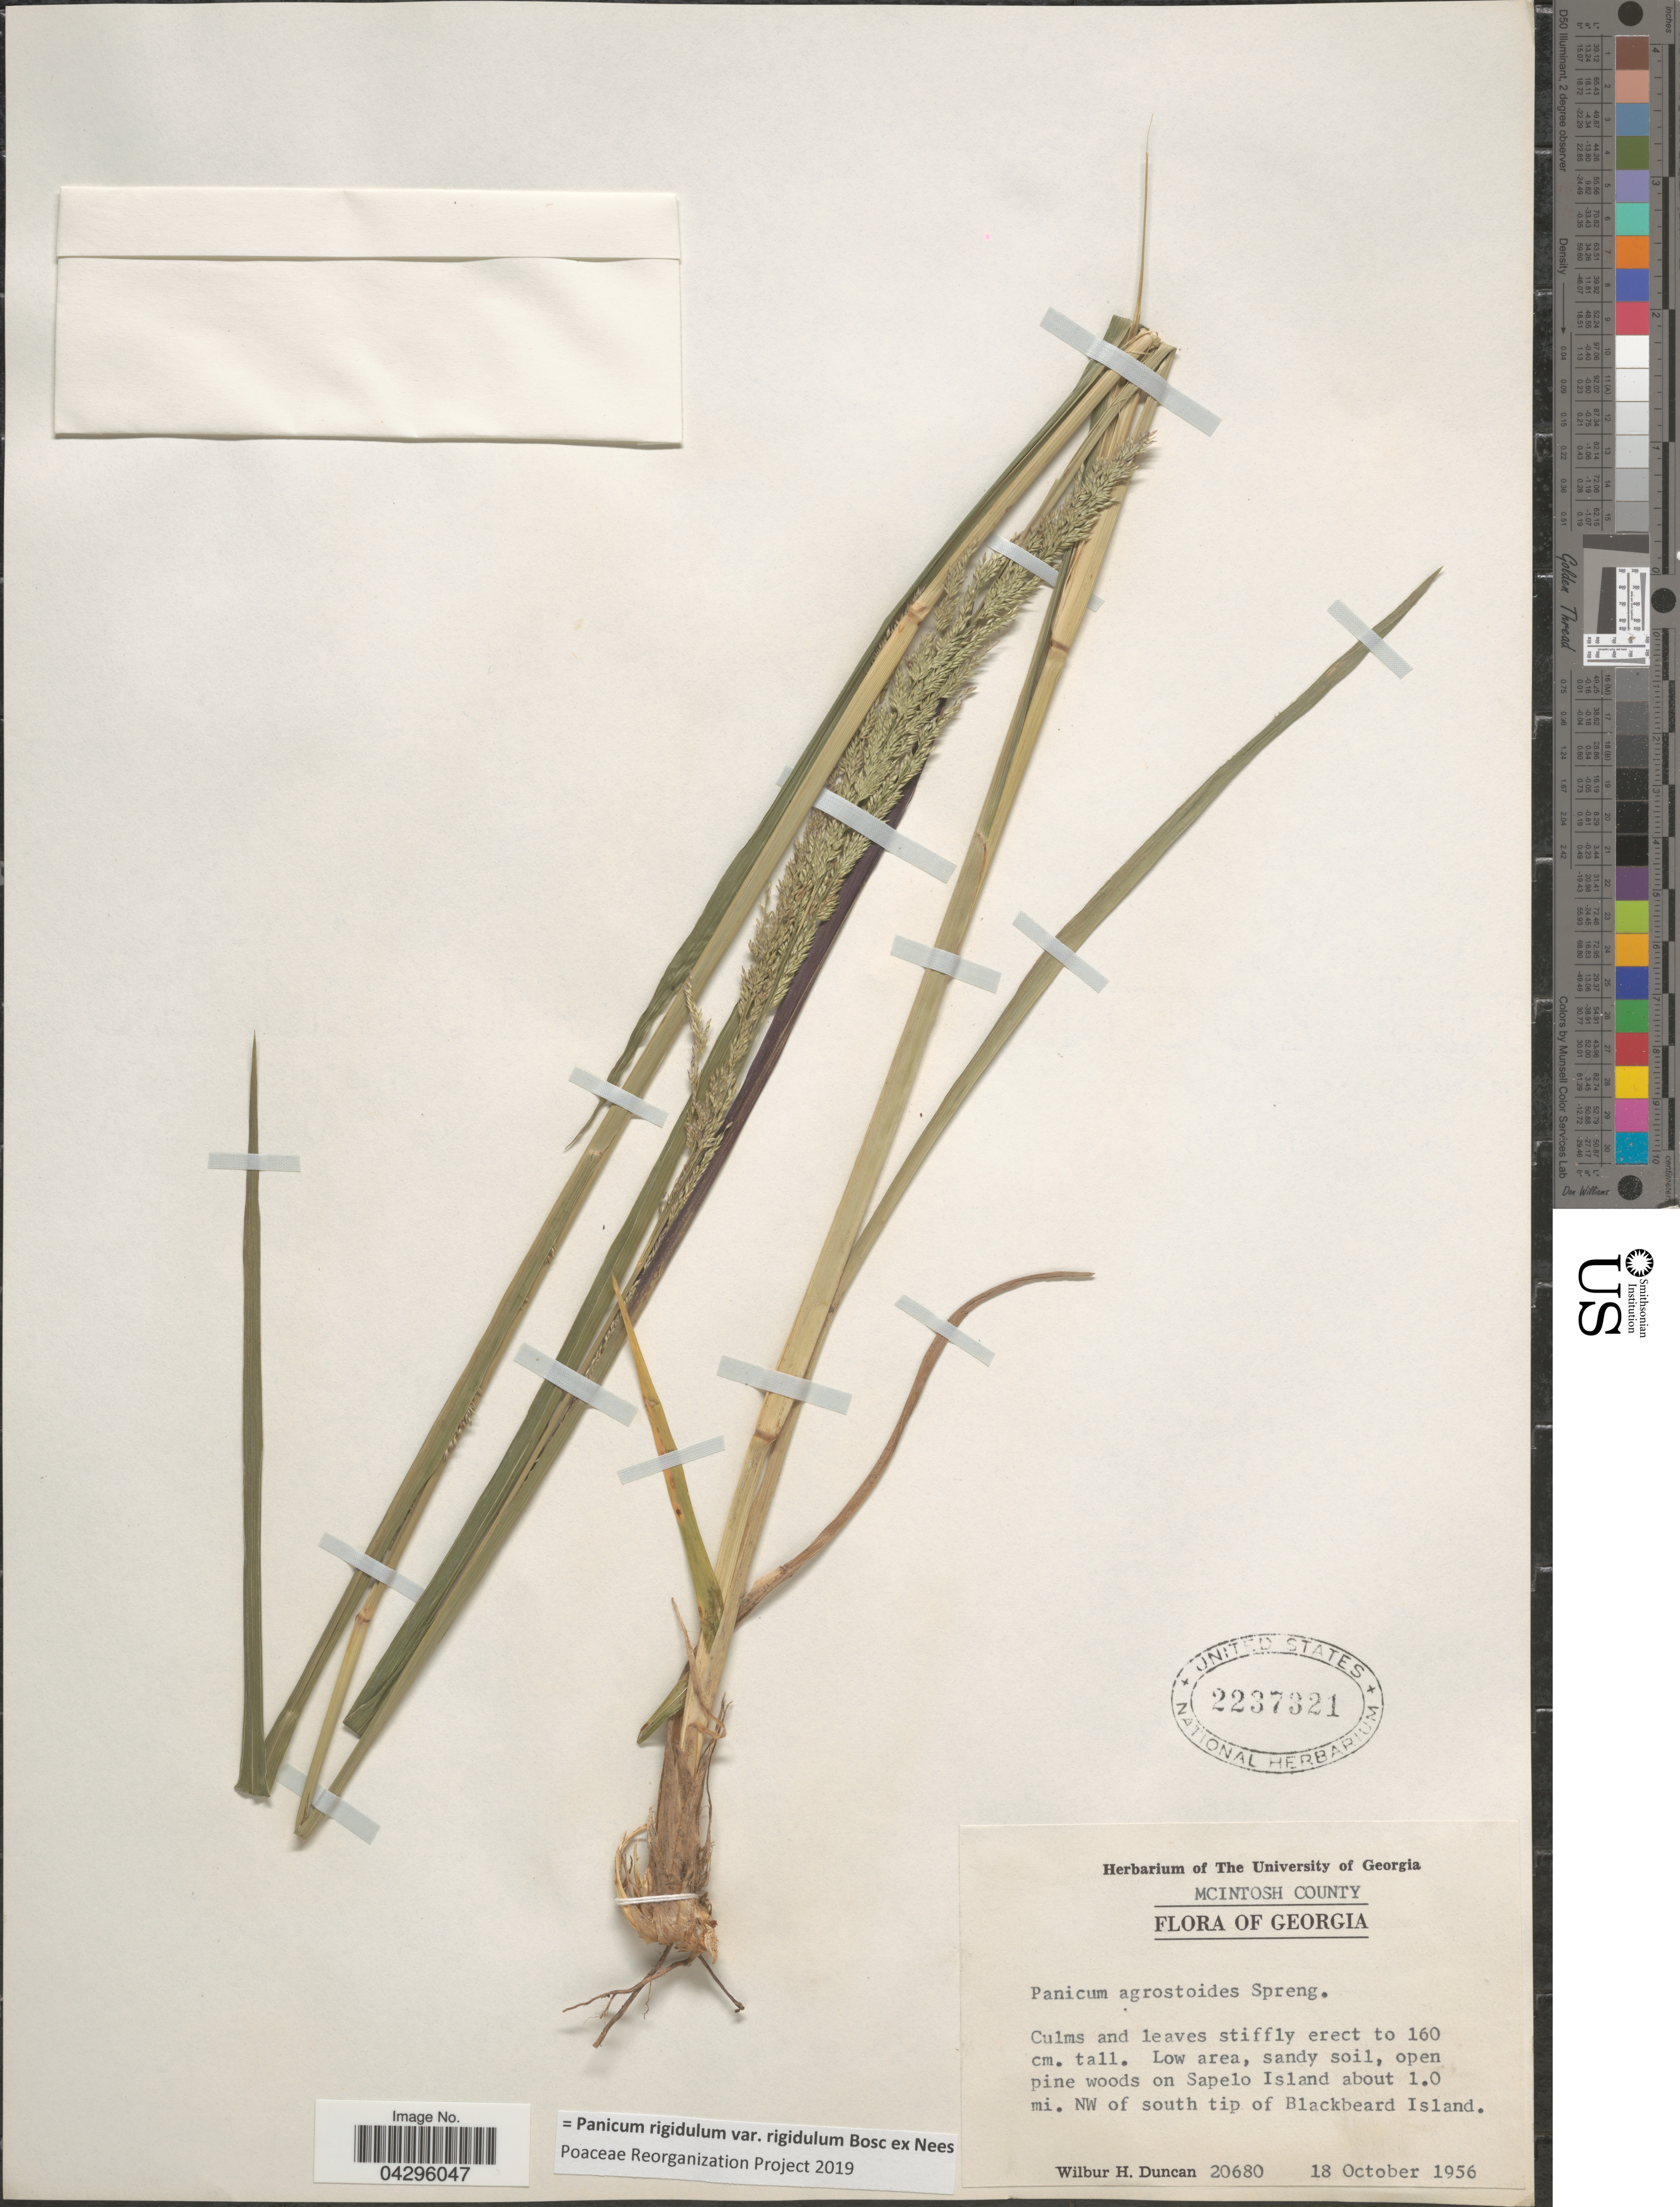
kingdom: Plantae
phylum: Tracheophyta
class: Liliopsida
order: Poales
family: Poaceae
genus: Panicum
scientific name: Panicum rigidulum var. rigidulum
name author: Bosc ex Nees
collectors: W. H. Duncan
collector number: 20680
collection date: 1956-10-18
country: United States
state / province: Georgia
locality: Mcintosh County. Low area, sandy soil, open pine woods on Sapelo Island about 1.0 mi. NW of south tip of Blackbeard Island.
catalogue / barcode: US 2237321